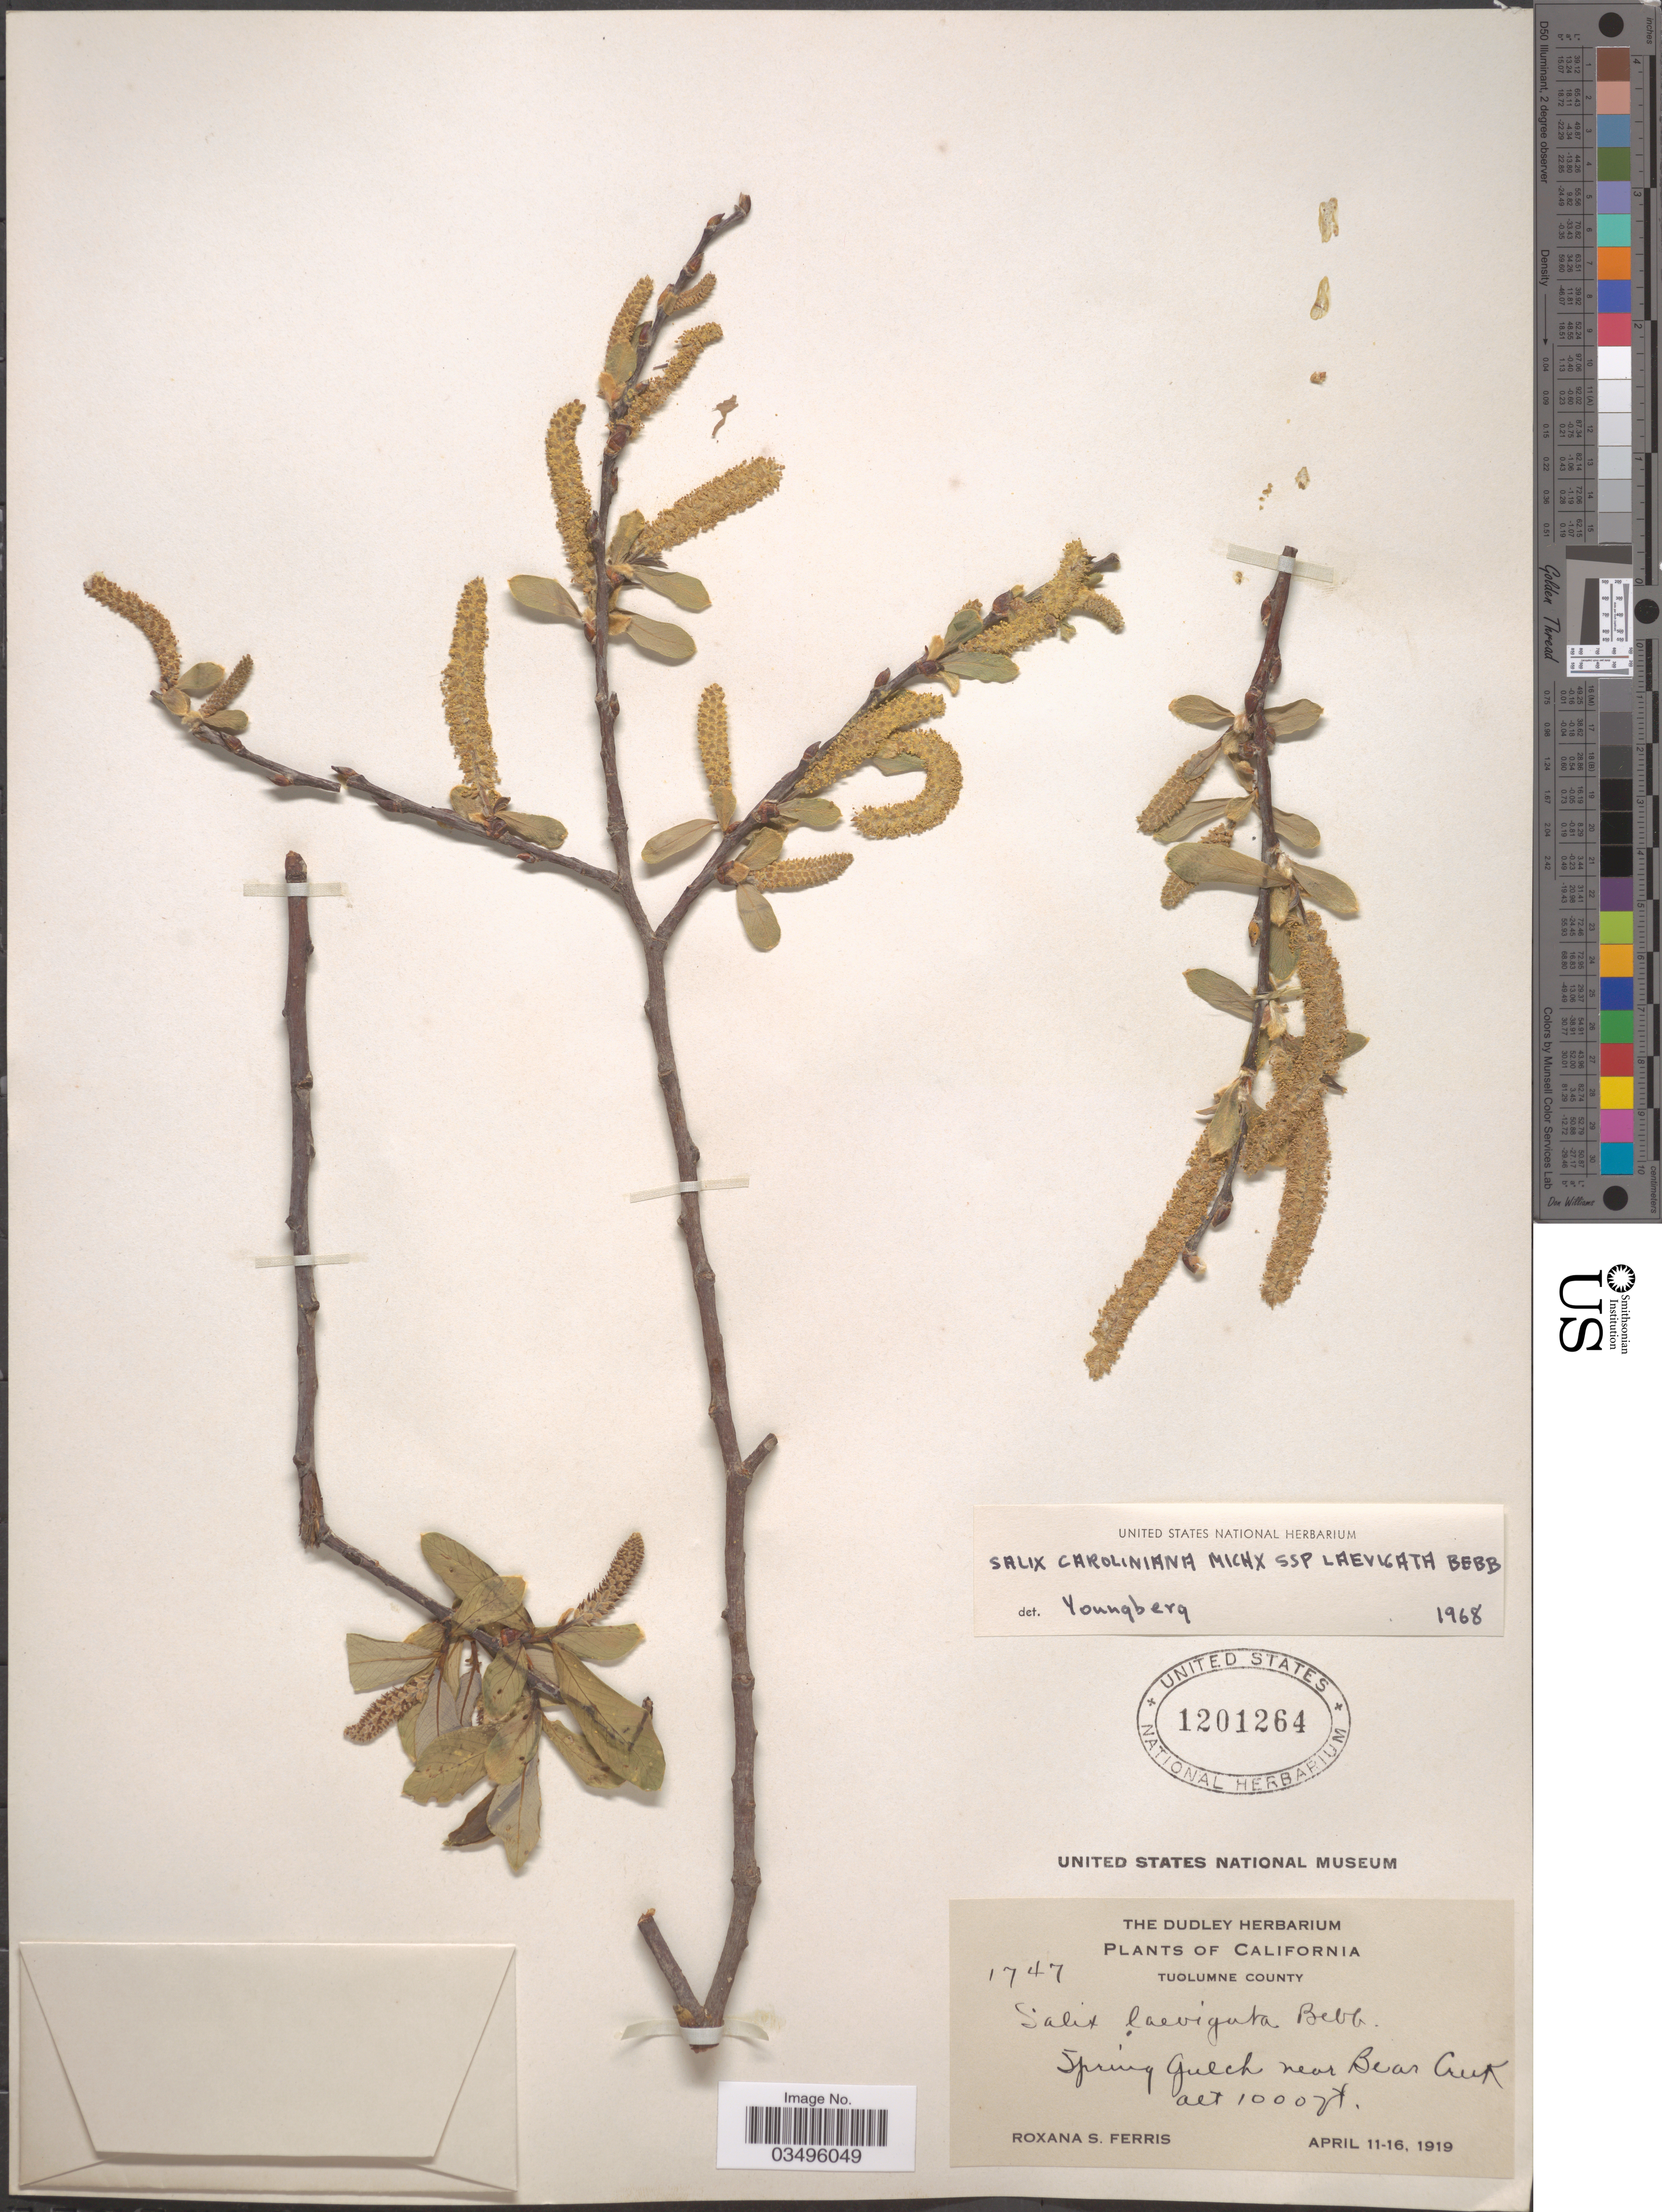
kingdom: Plantae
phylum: Tracheophyta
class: Magnoliopsida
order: Malpighiales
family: Salicaceae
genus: Salix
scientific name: Salix caroliniana subsp. laevigata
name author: Bebb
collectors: R. S. Ferris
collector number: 1747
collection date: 1919-04-11/1919-04-16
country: United States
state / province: California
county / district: Tuolumne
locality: Tuolumne County. Spring Gulch near Bear Creek.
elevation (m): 305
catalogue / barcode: US 1201264